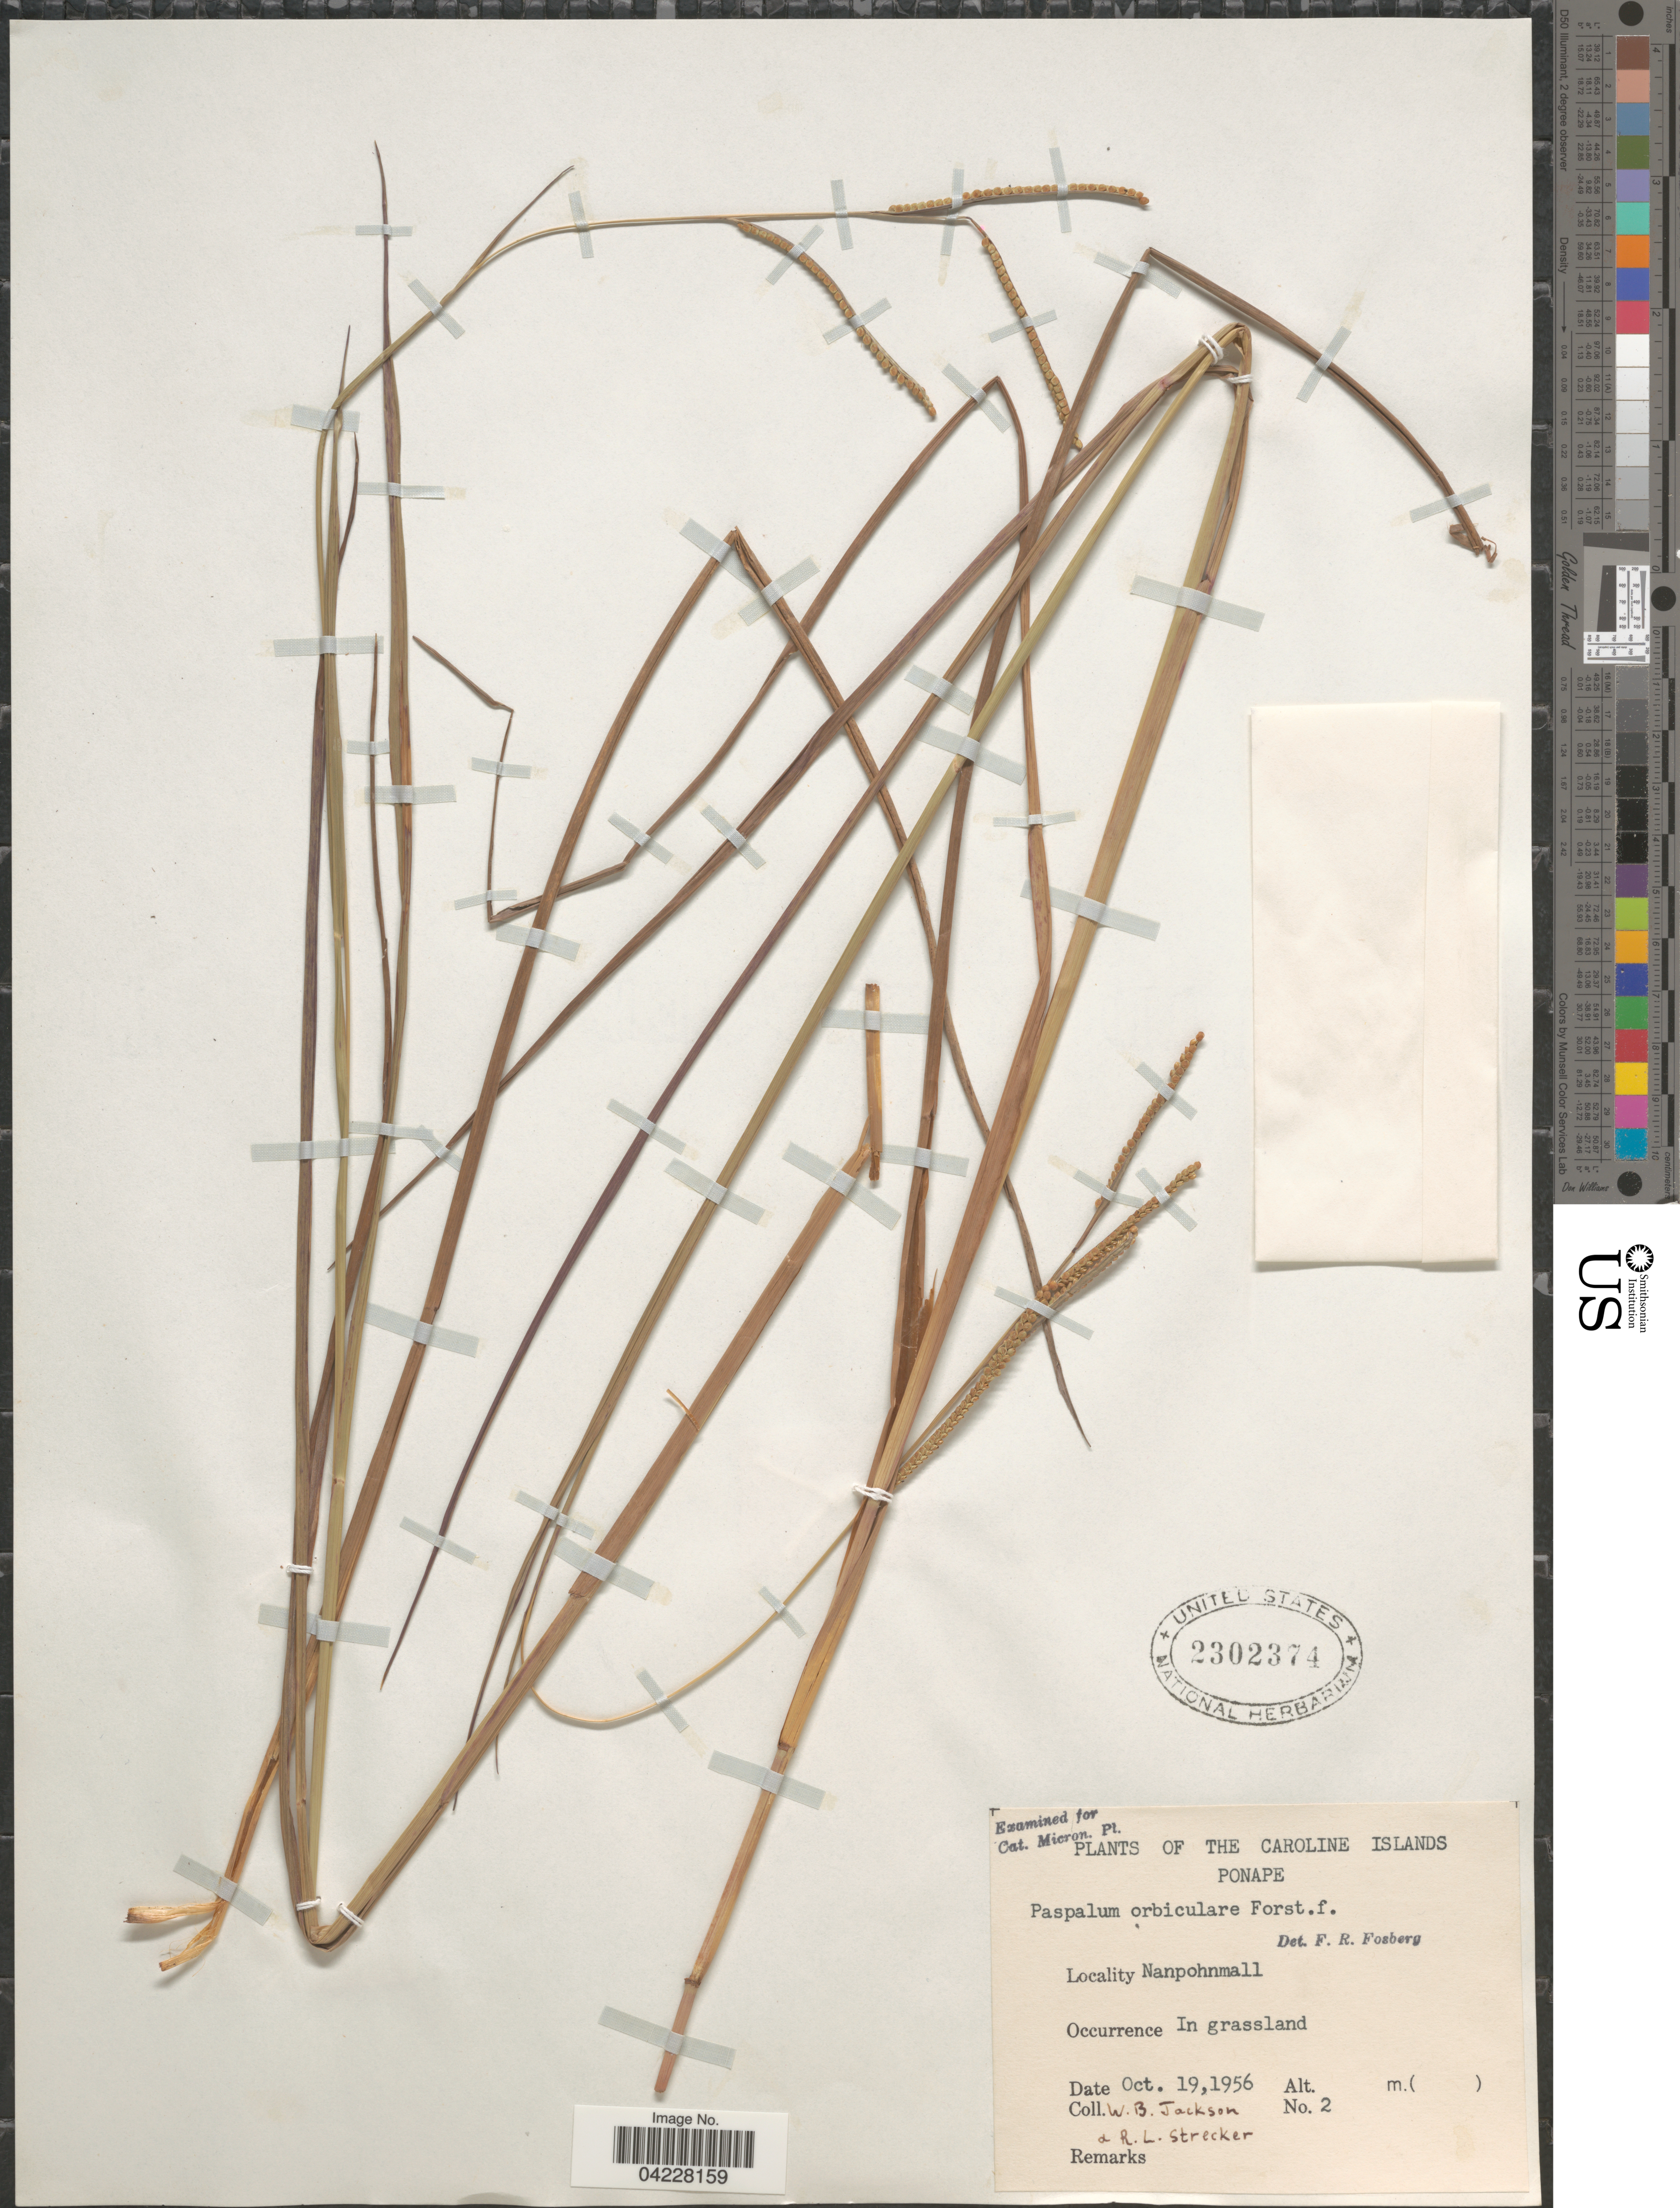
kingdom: Plantae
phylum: Tracheophyta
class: Liliopsida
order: Poales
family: Poaceae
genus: Paspalum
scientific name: Paspalum orbiculare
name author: G. Forst.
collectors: W. Jackson & R. Strecker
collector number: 2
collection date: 1956-10-19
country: Micronesia, Federated States of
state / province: Pohnpei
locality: The Caroline Islands. Ponape. Nanpohnmall.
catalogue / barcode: US 2302374